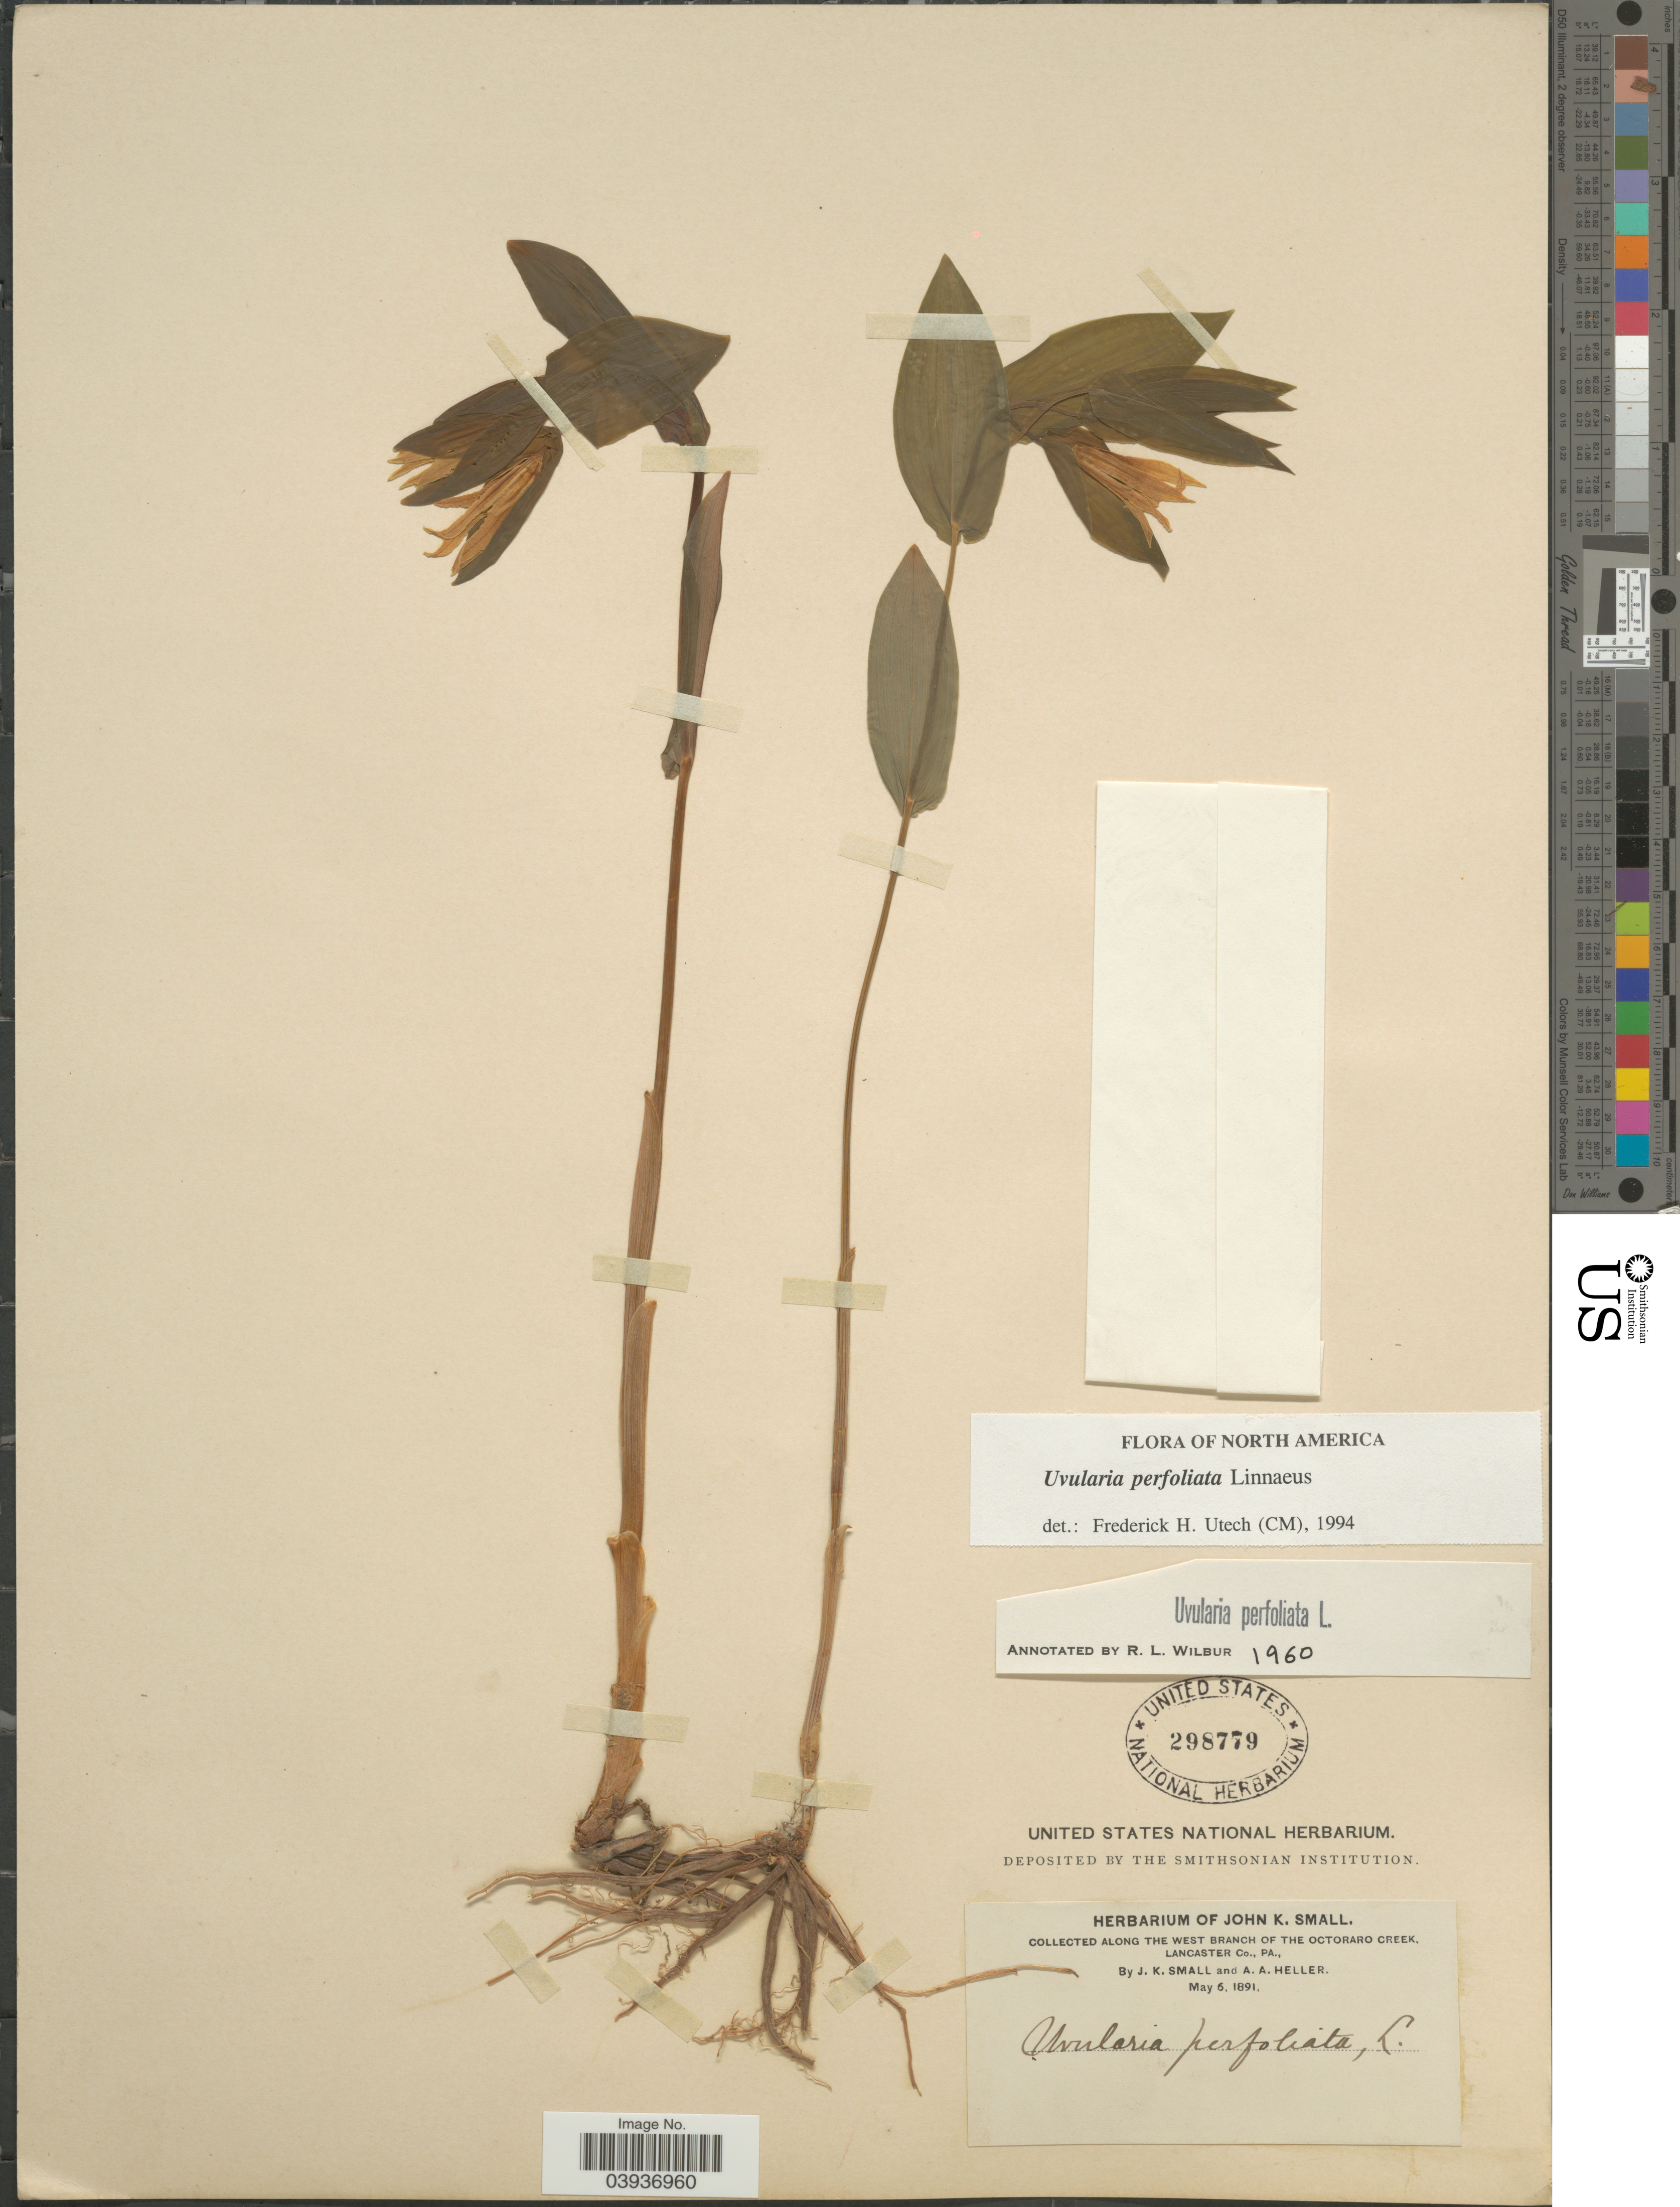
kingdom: Plantae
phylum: Tracheophyta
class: Liliopsida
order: Liliales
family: Colchicaceae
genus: Uvularia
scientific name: Uvularia perfoliata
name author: L.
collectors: J. K. Small & A. A. Heller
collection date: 1891-05-06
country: United States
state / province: Pennsylvania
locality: Along the west branch of The Octoraro Creek, Lancaster Co.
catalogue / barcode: US 298779